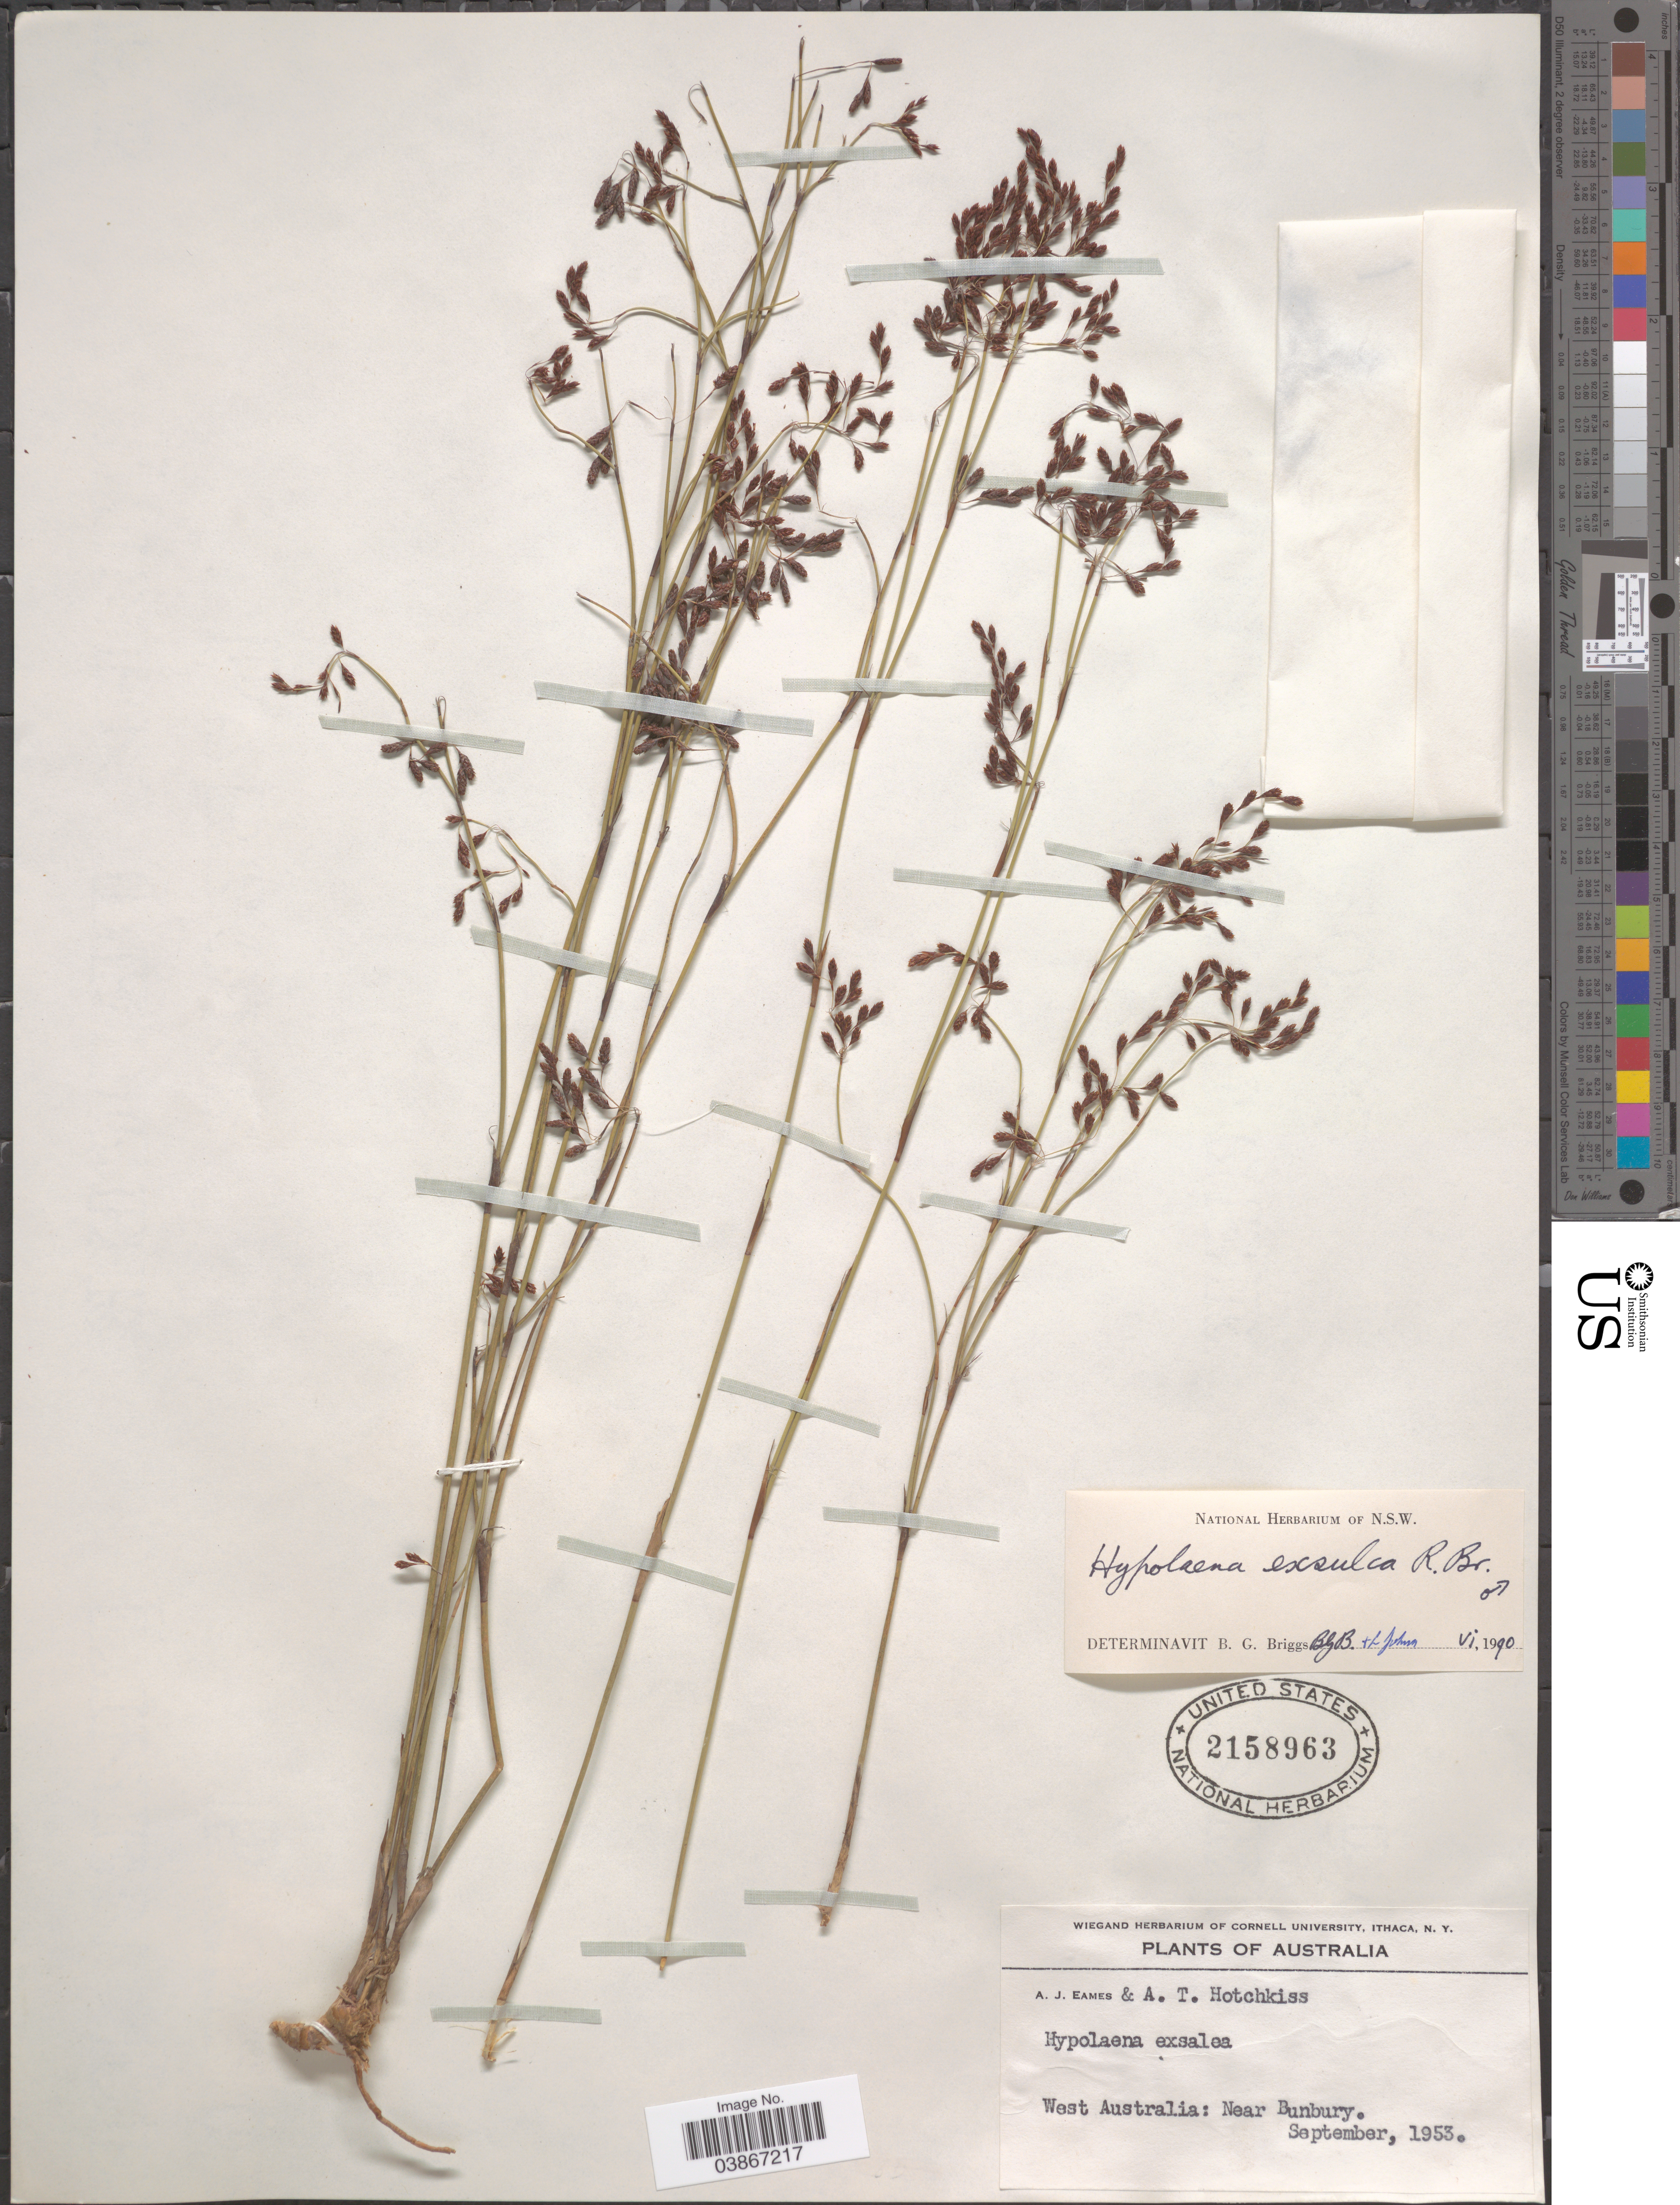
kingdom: Plantae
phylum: Tracheophyta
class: Liliopsida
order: Poales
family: Restionaceae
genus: Hypolaena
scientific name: Hypolaena exsulca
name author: R. Br.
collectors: A. J. Eames & A. Hotchkiss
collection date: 1953-09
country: Australia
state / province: Western Australia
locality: West Australia: Near Bunbury.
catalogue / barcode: US 2158963